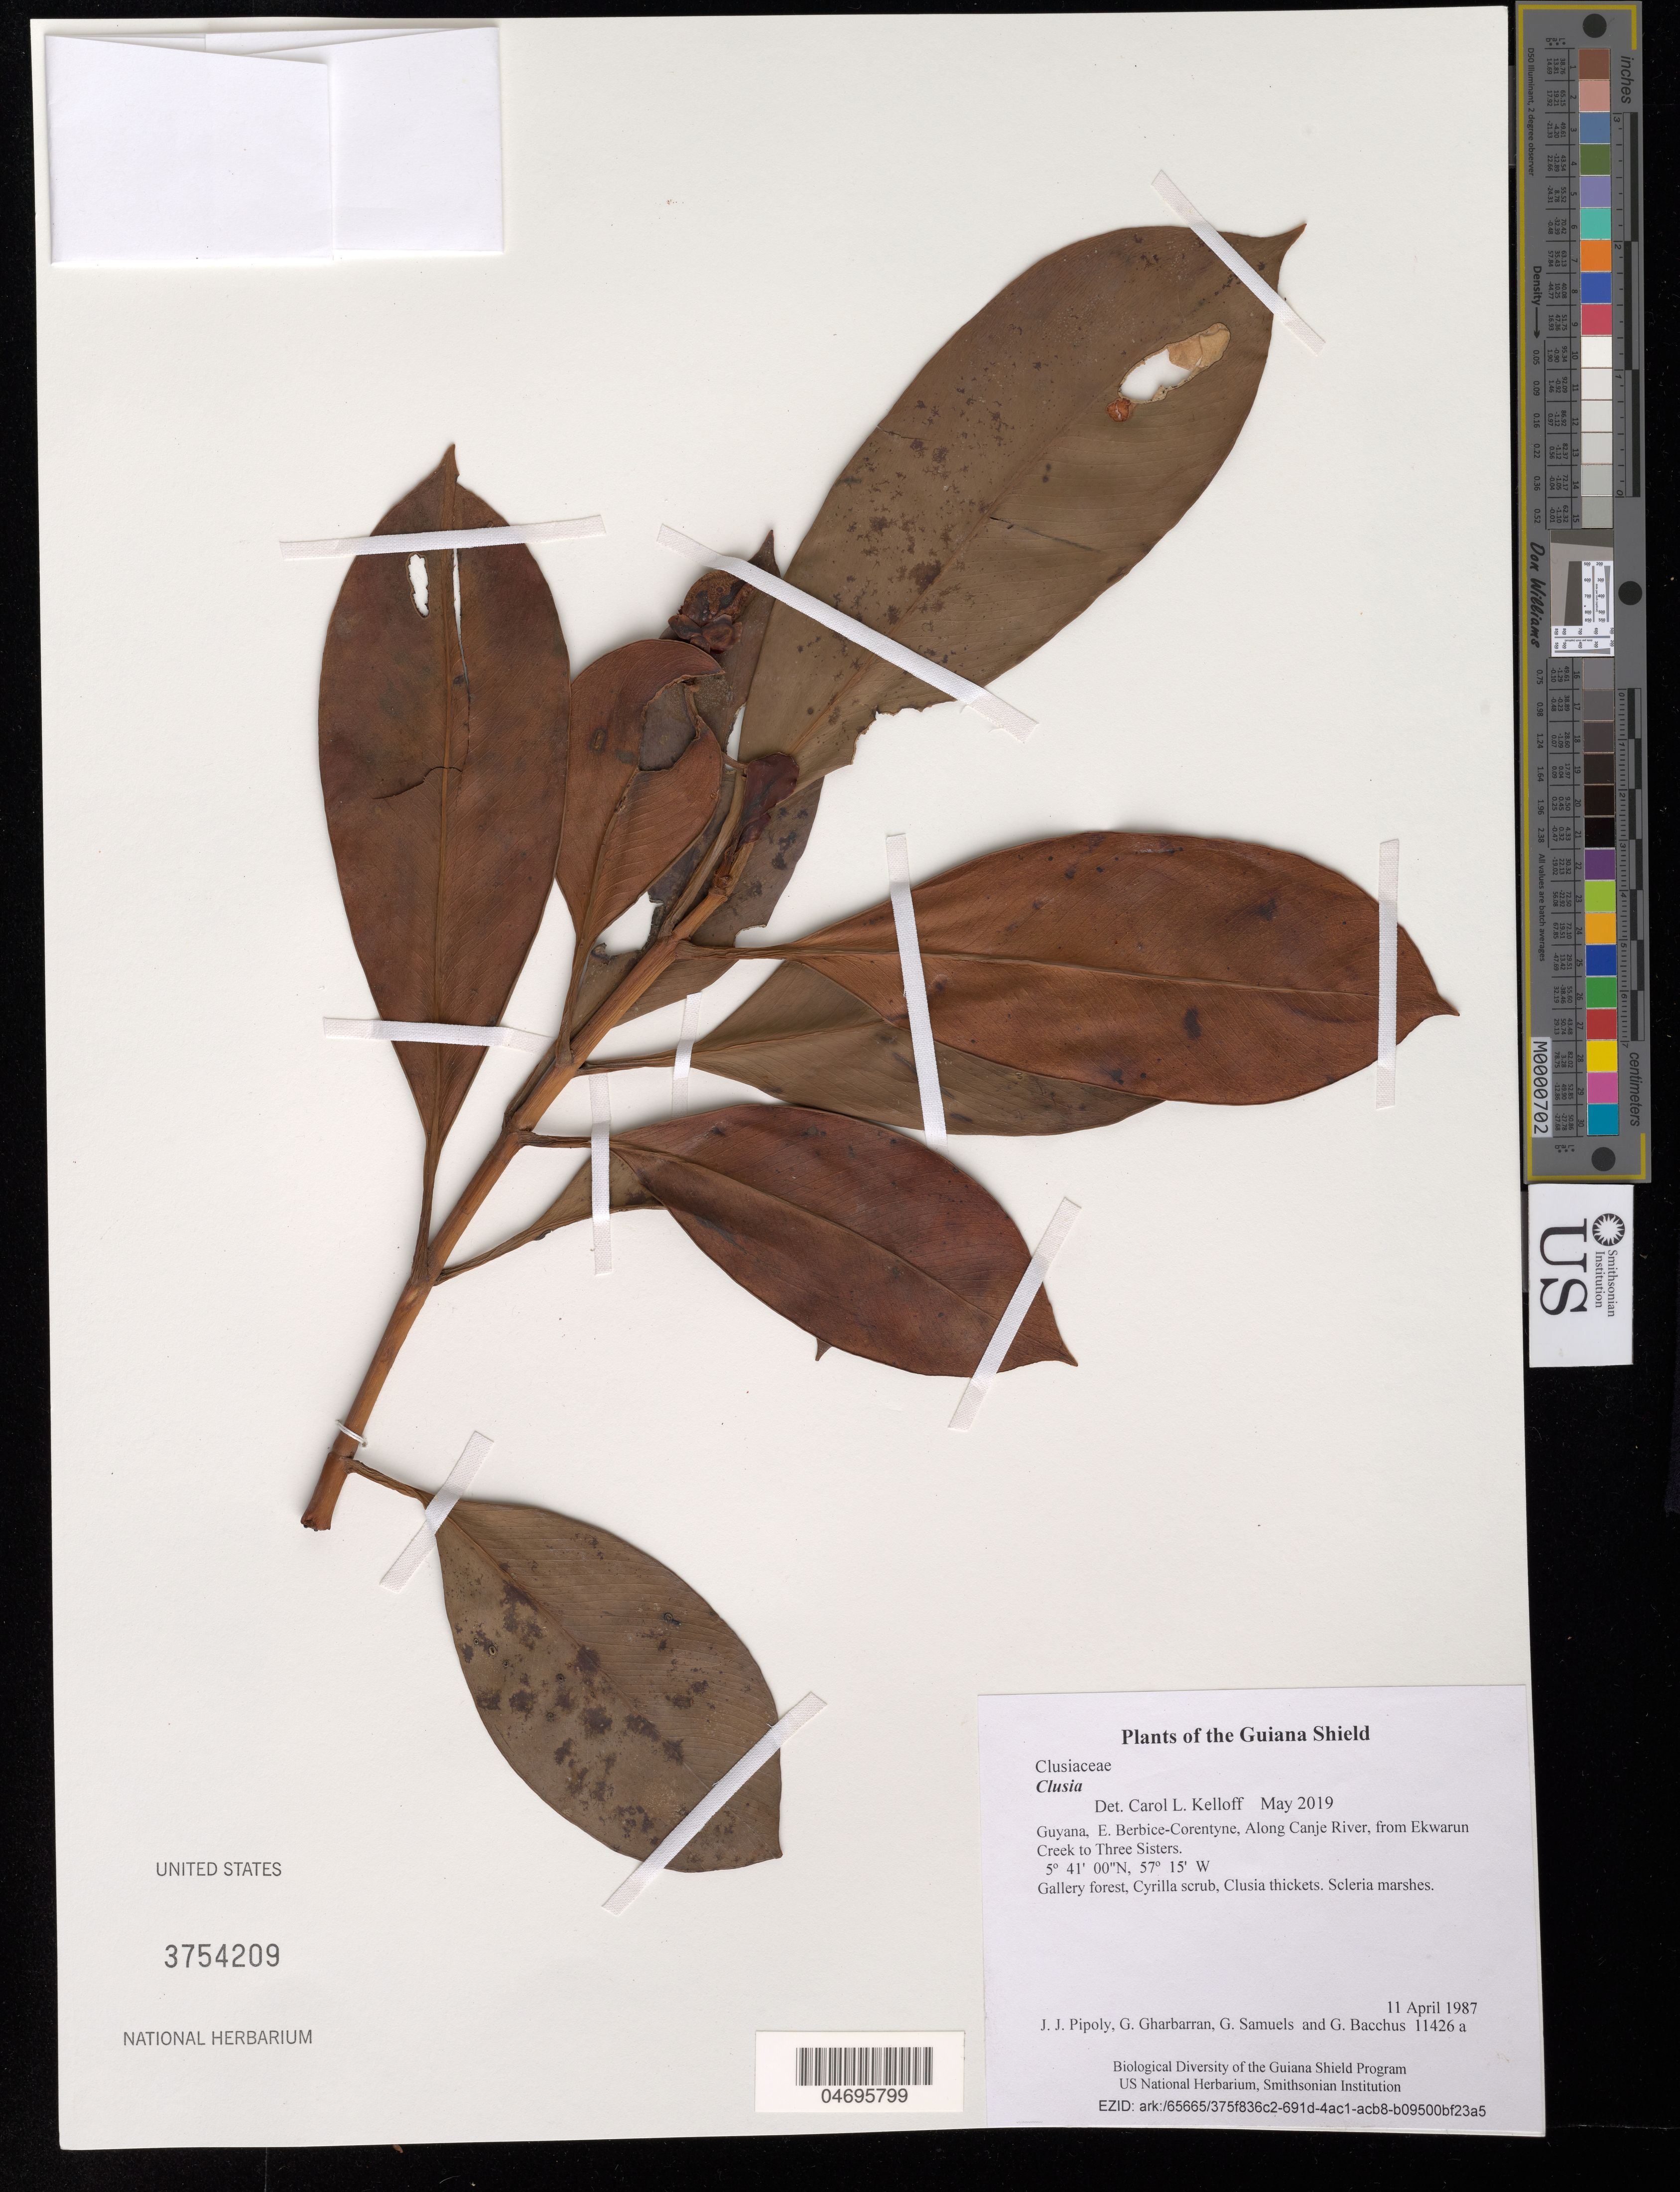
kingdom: Plantae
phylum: Tracheophyta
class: Magnoliopsida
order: Malpighiales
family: Clusiaceae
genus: Clusia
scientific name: Clusia sp.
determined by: Kelloff, Carol L.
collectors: J. J. Pipoly, G. Gharbarran, G. Samuels & G. Bacchus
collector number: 11426 a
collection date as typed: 11 April 1987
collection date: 1987-04-11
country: Guyana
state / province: E. Berbice-Corentyne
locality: Along Canje River, from Ekwarun Creek to Three Sisters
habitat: Gallery forest, Cyrilla scrub, Clusia thickets. Scleria marshes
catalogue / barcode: US 3754209